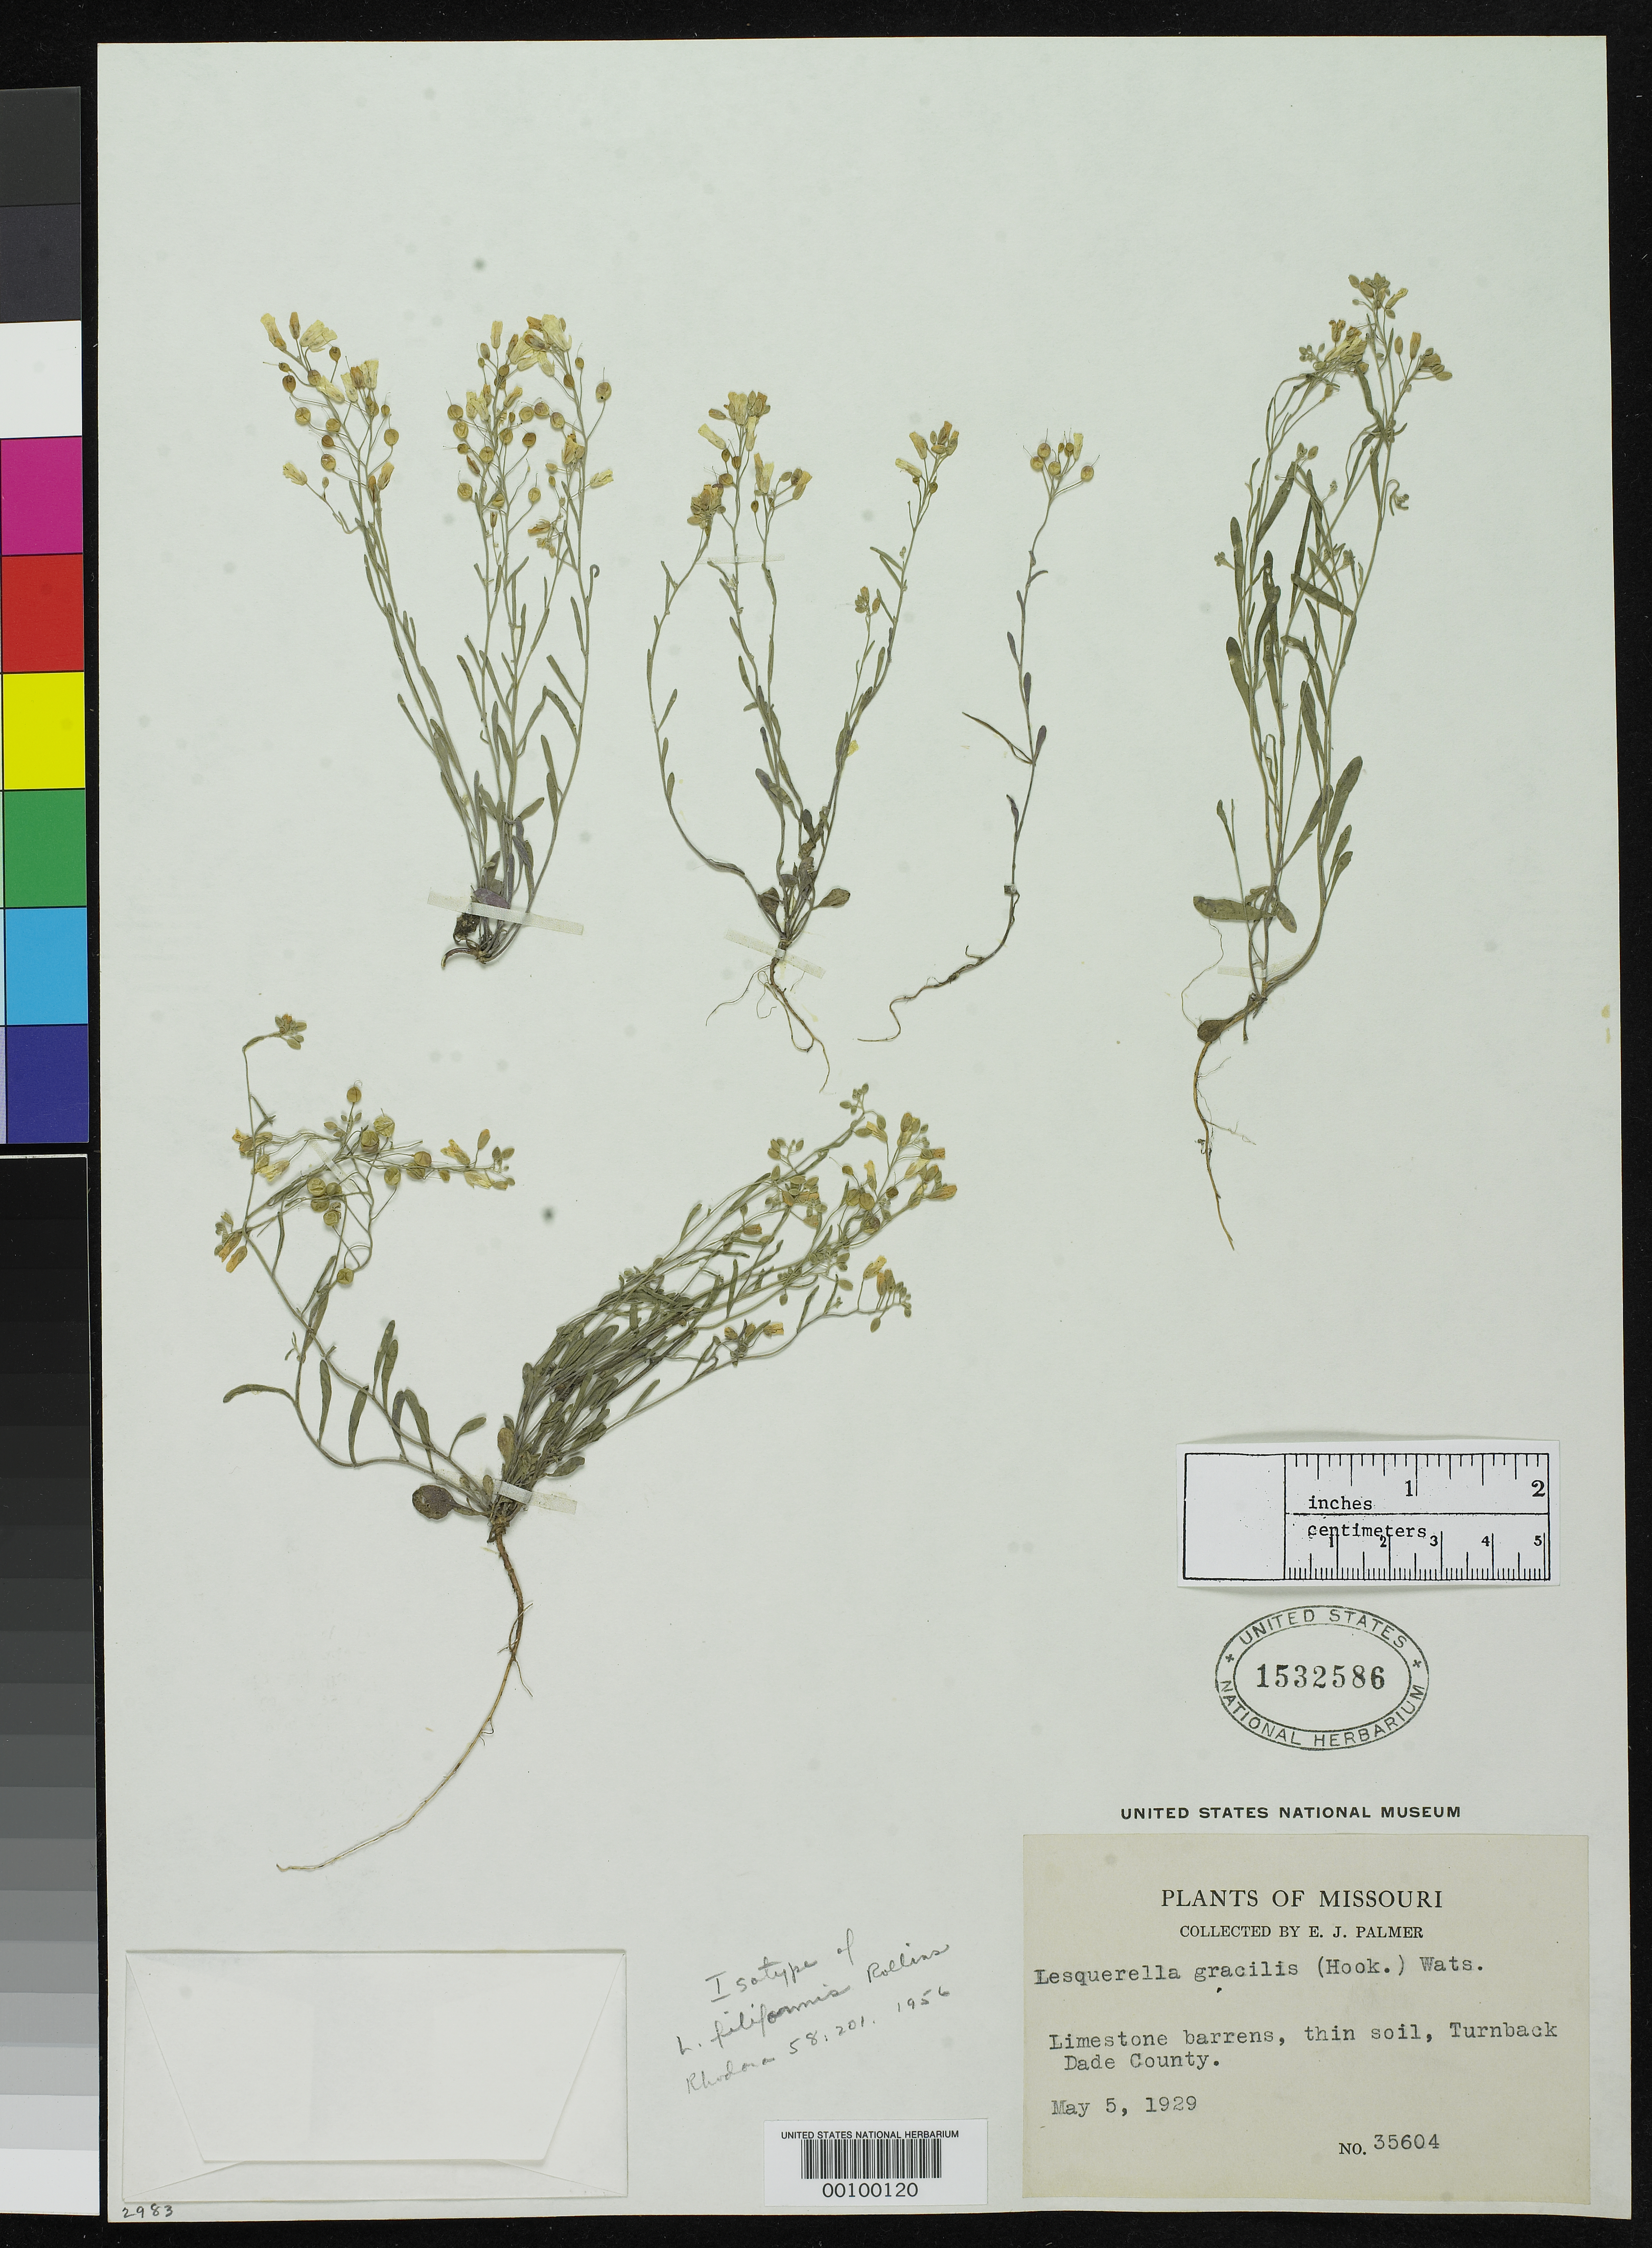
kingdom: Plantae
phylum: Tracheophyta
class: Magnoliopsida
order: Brassicales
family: Brassicaceae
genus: Lesquerella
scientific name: Lesquerella filiformis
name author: Rollins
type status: Isotype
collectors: E. J. Palmer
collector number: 35604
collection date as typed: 05 May 1929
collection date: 1929-05-05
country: United States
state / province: Missouri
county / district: Dade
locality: Turnback.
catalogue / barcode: US 1532586